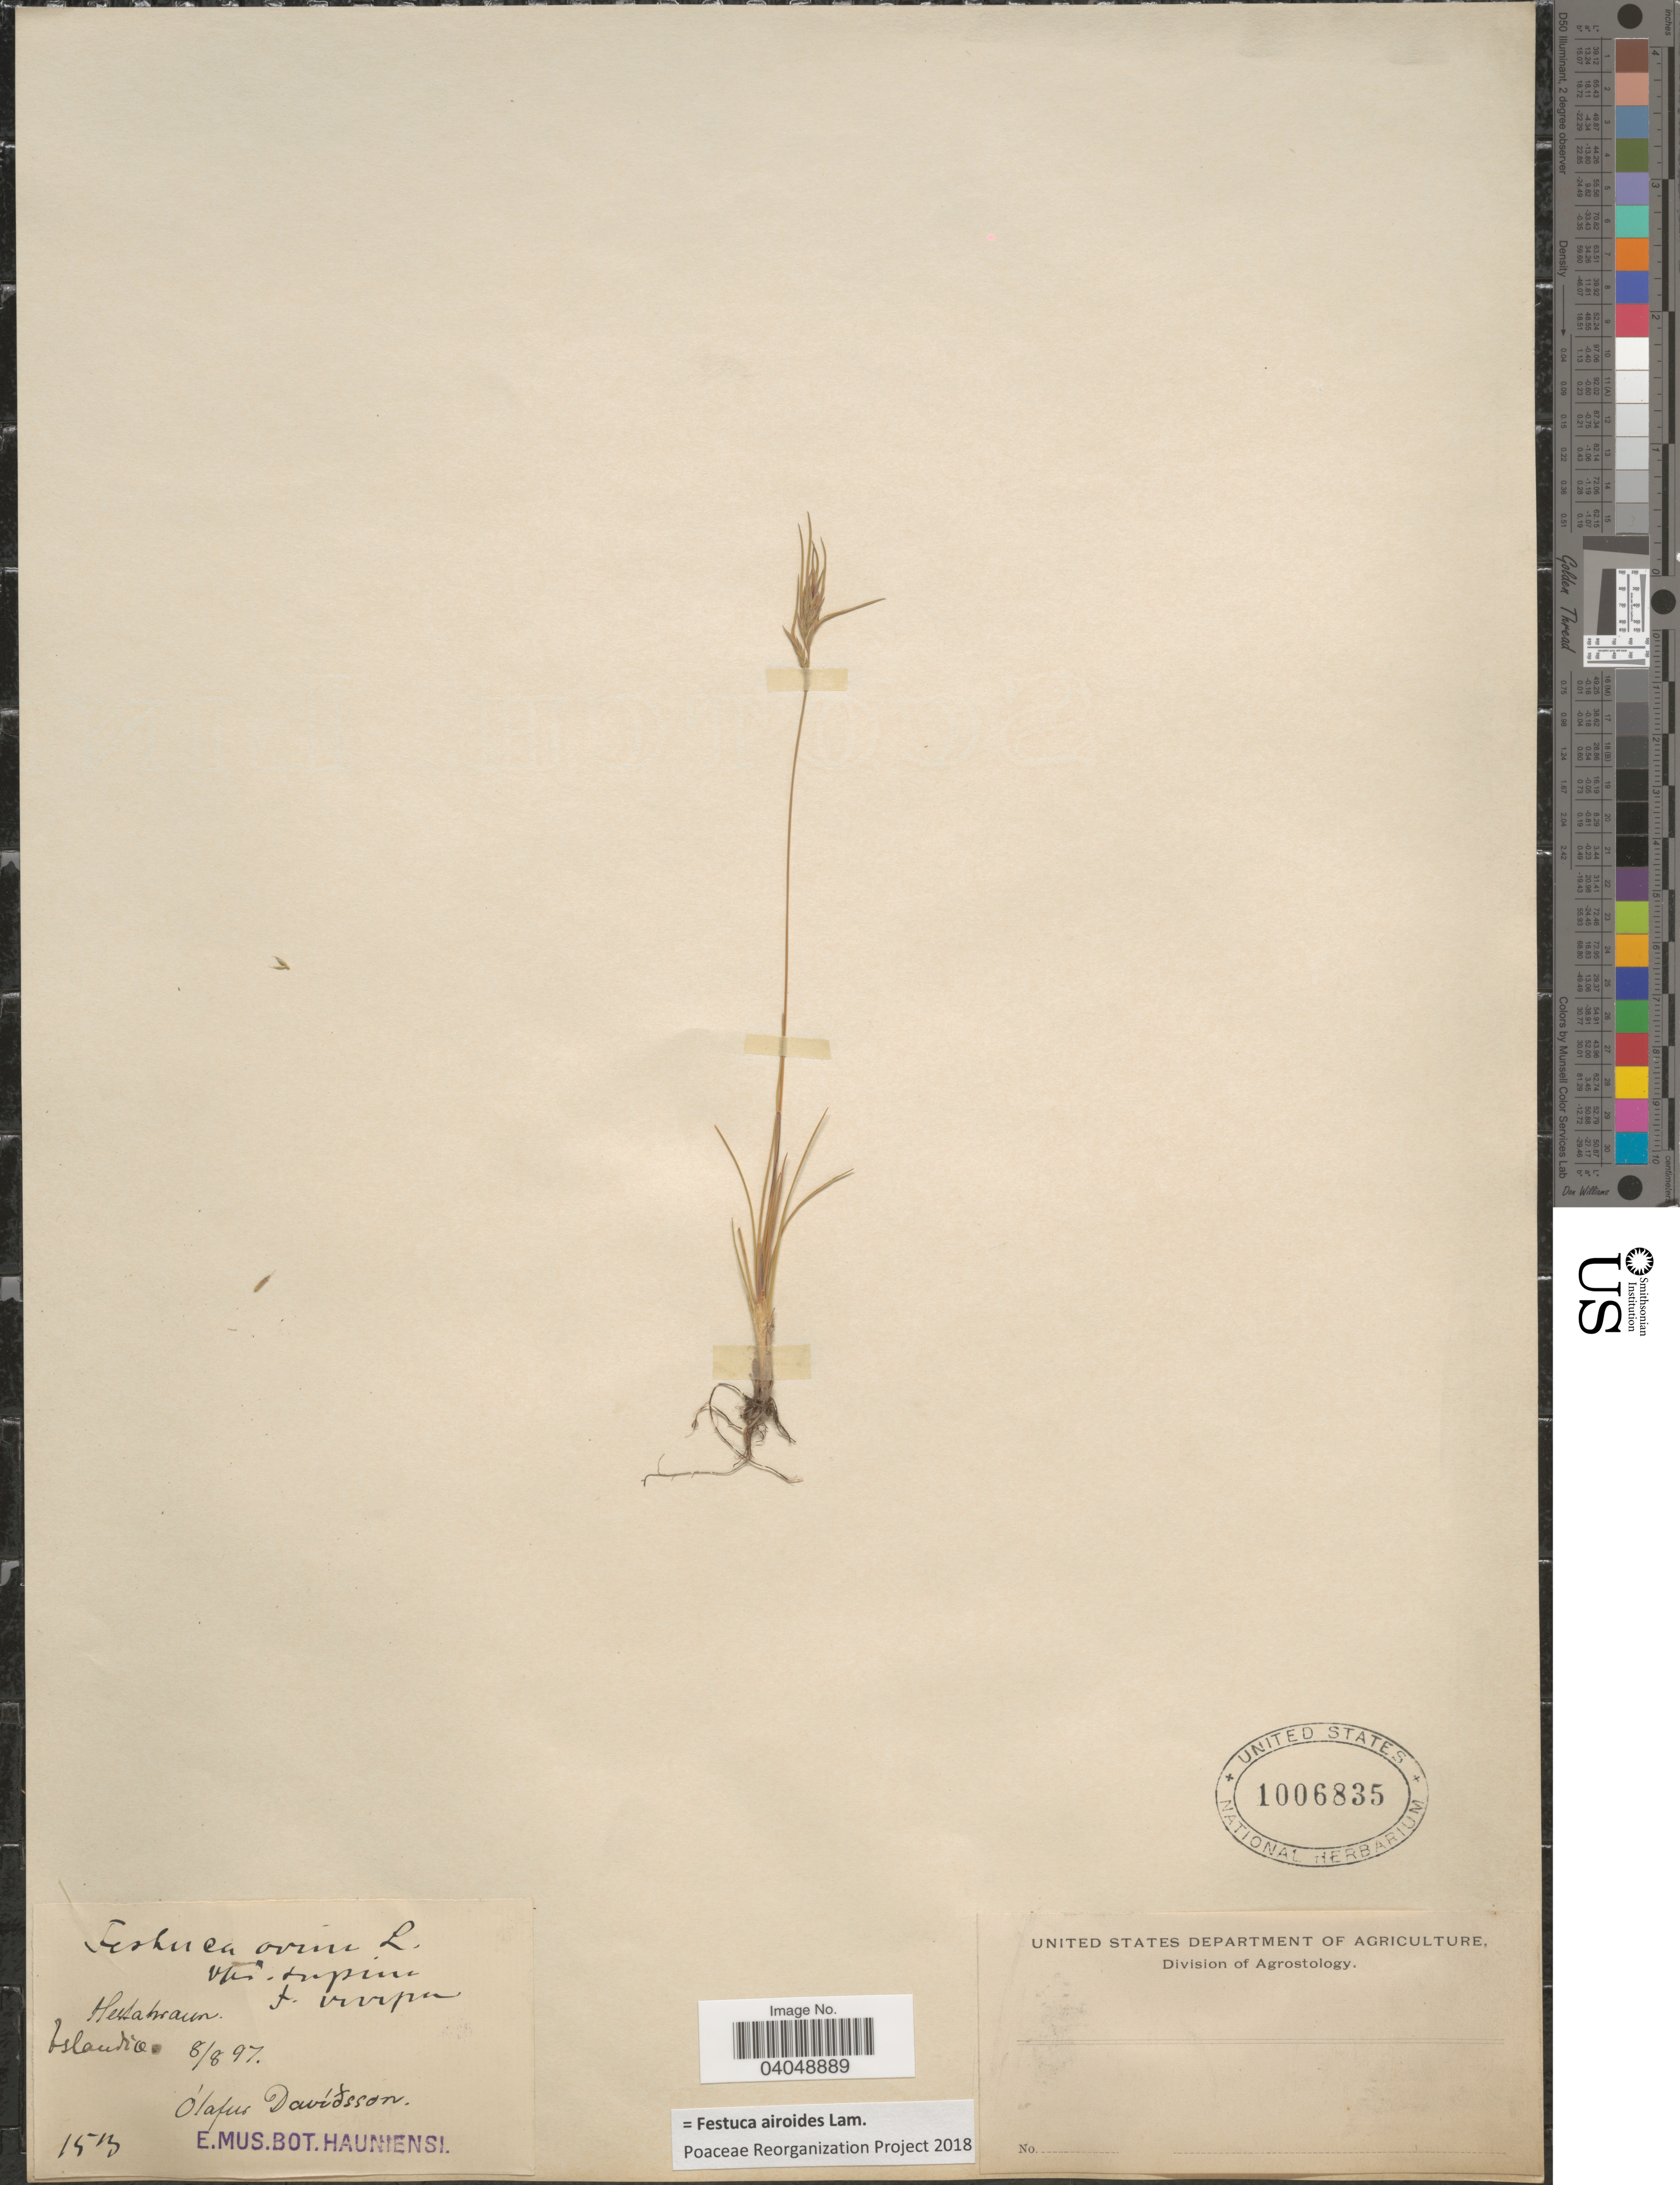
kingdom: Plantae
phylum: Tracheophyta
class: Liliopsida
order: Poales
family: Poaceae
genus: Festuca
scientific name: Festuca airoides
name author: Lam.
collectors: O. Davidsson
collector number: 1513*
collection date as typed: Transcribed d/m/y: 8/8/7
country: Iceland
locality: Hestahraun. Islandia.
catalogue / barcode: US 1006835